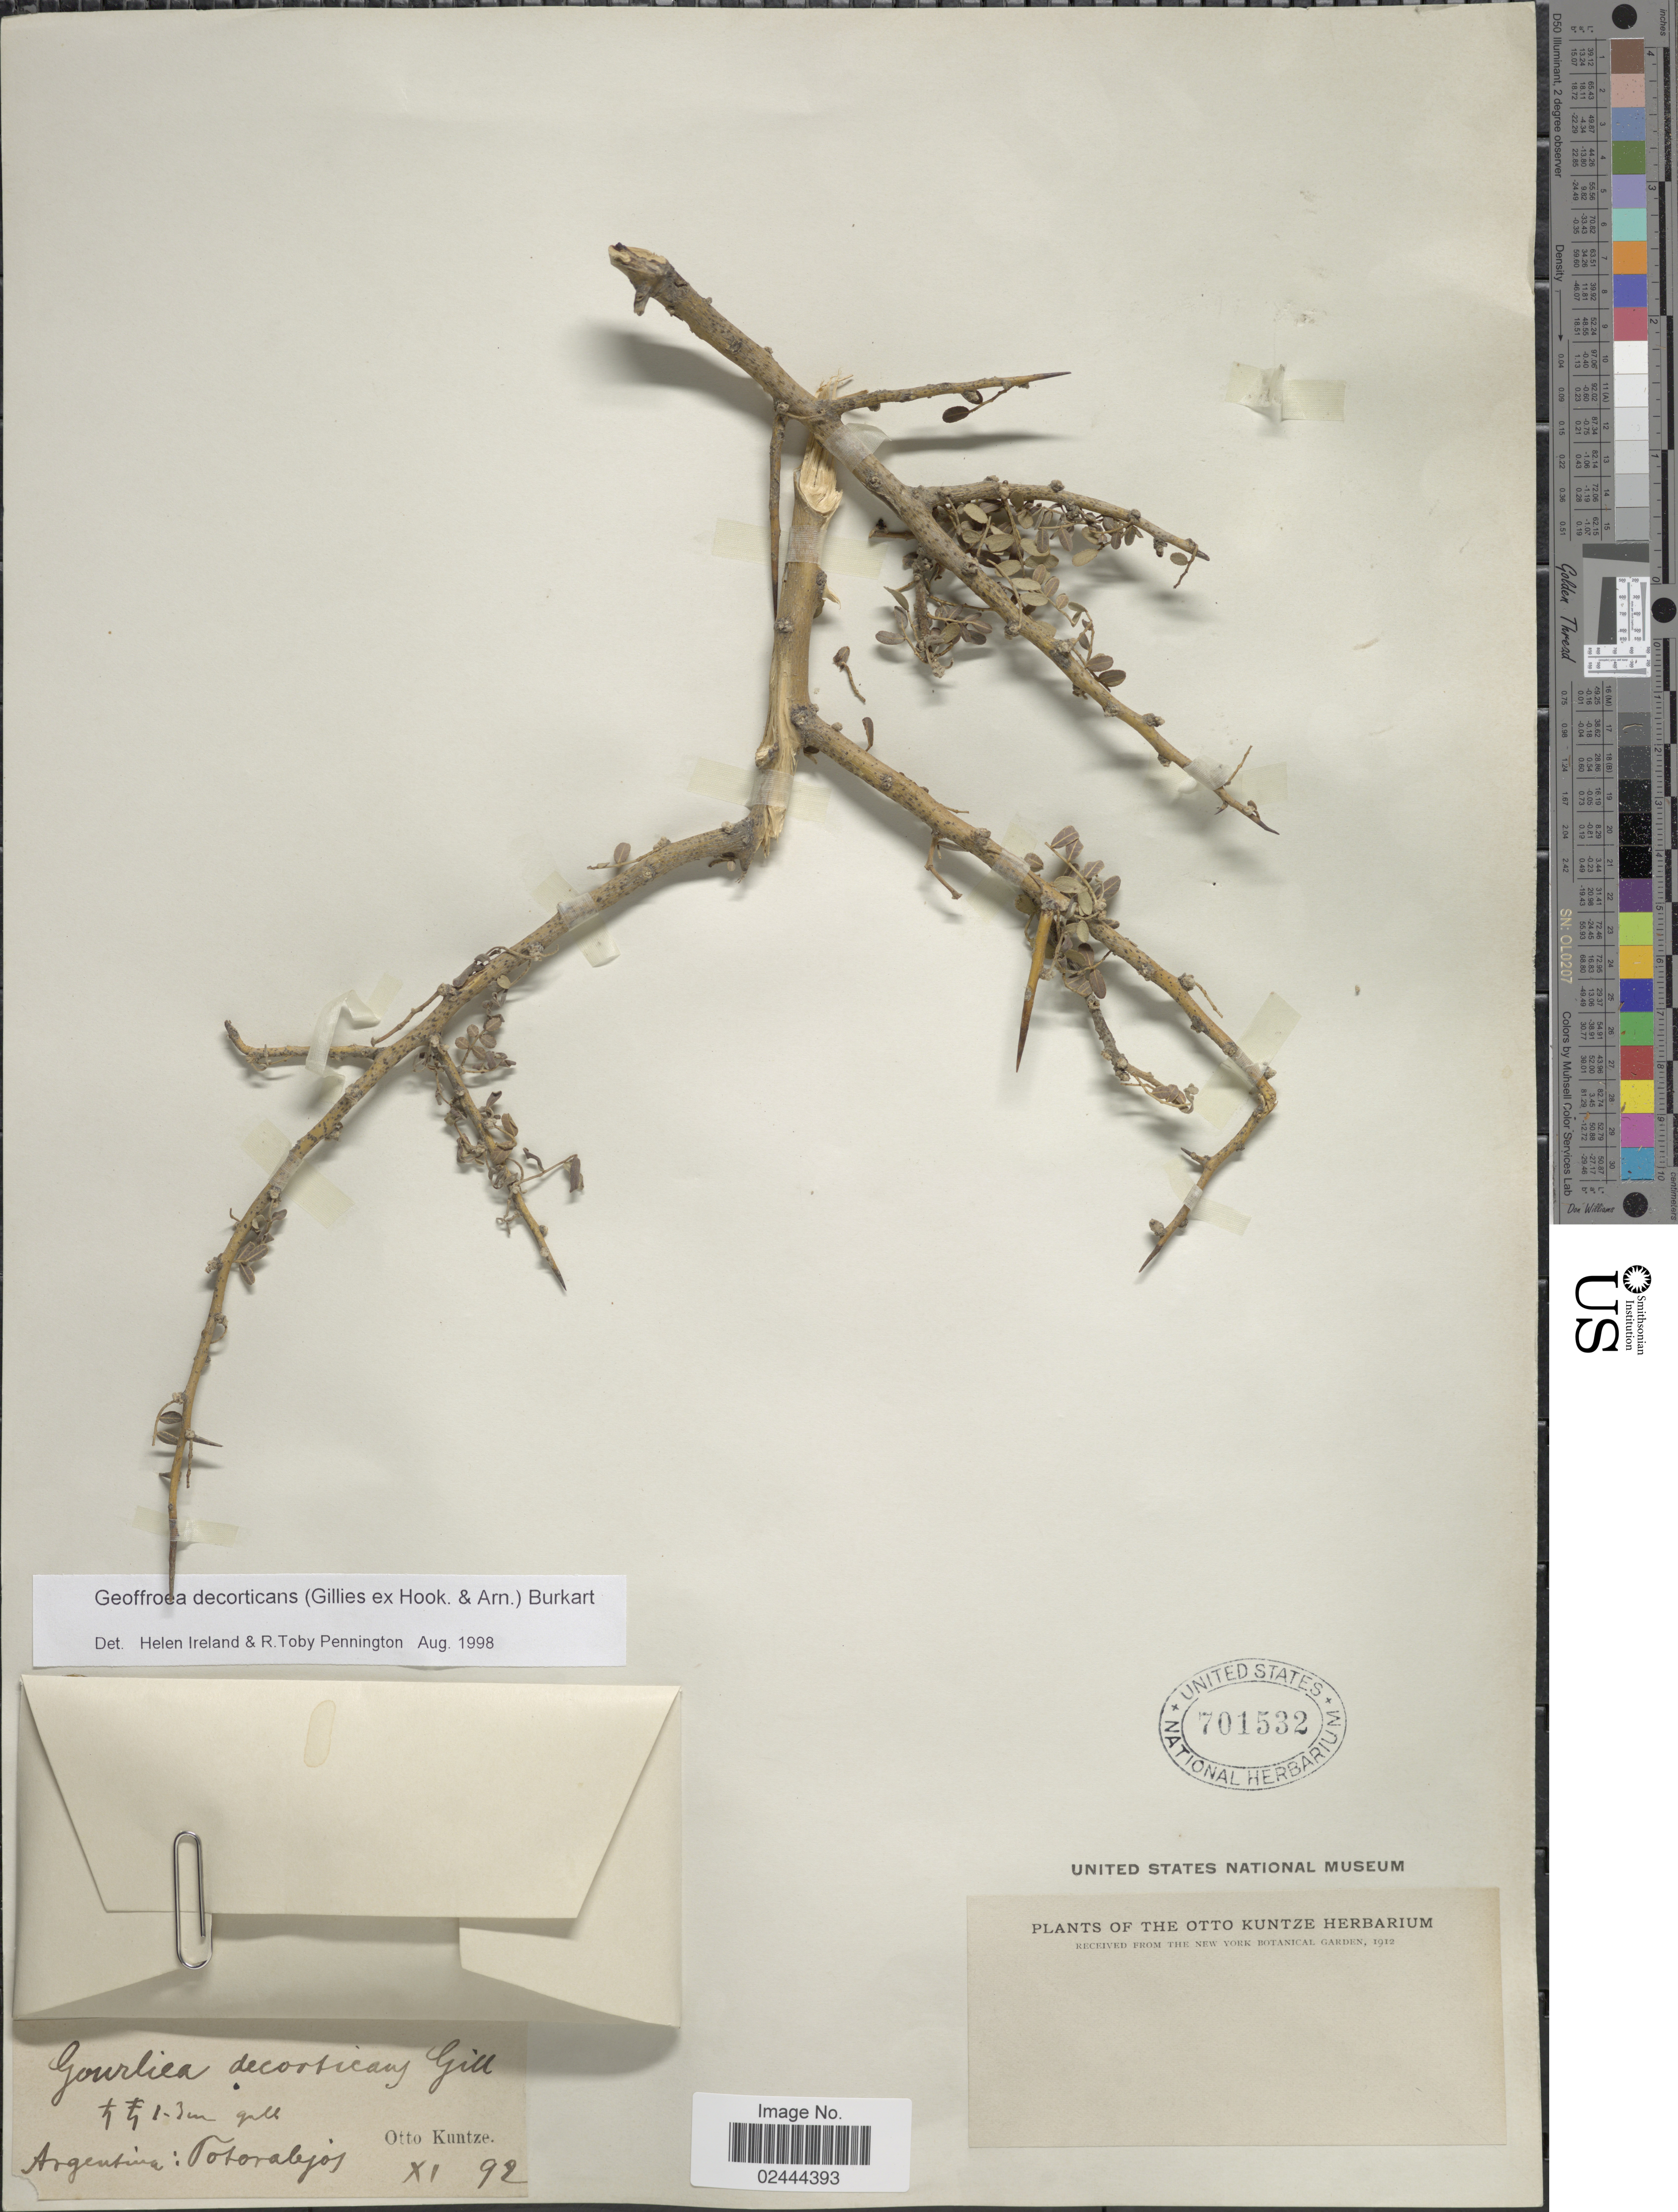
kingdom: Plantae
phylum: Tracheophyta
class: Magnoliopsida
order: Fabales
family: Fabaceae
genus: Geoffroea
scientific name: Geoffroea decorticans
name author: (Gillies ex Hook. & Arn.) Burkart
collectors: C.E.O. Kuntze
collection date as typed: Transcribed d/m/y: /11/92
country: Argentina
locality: Totoralejos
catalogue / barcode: US 701532